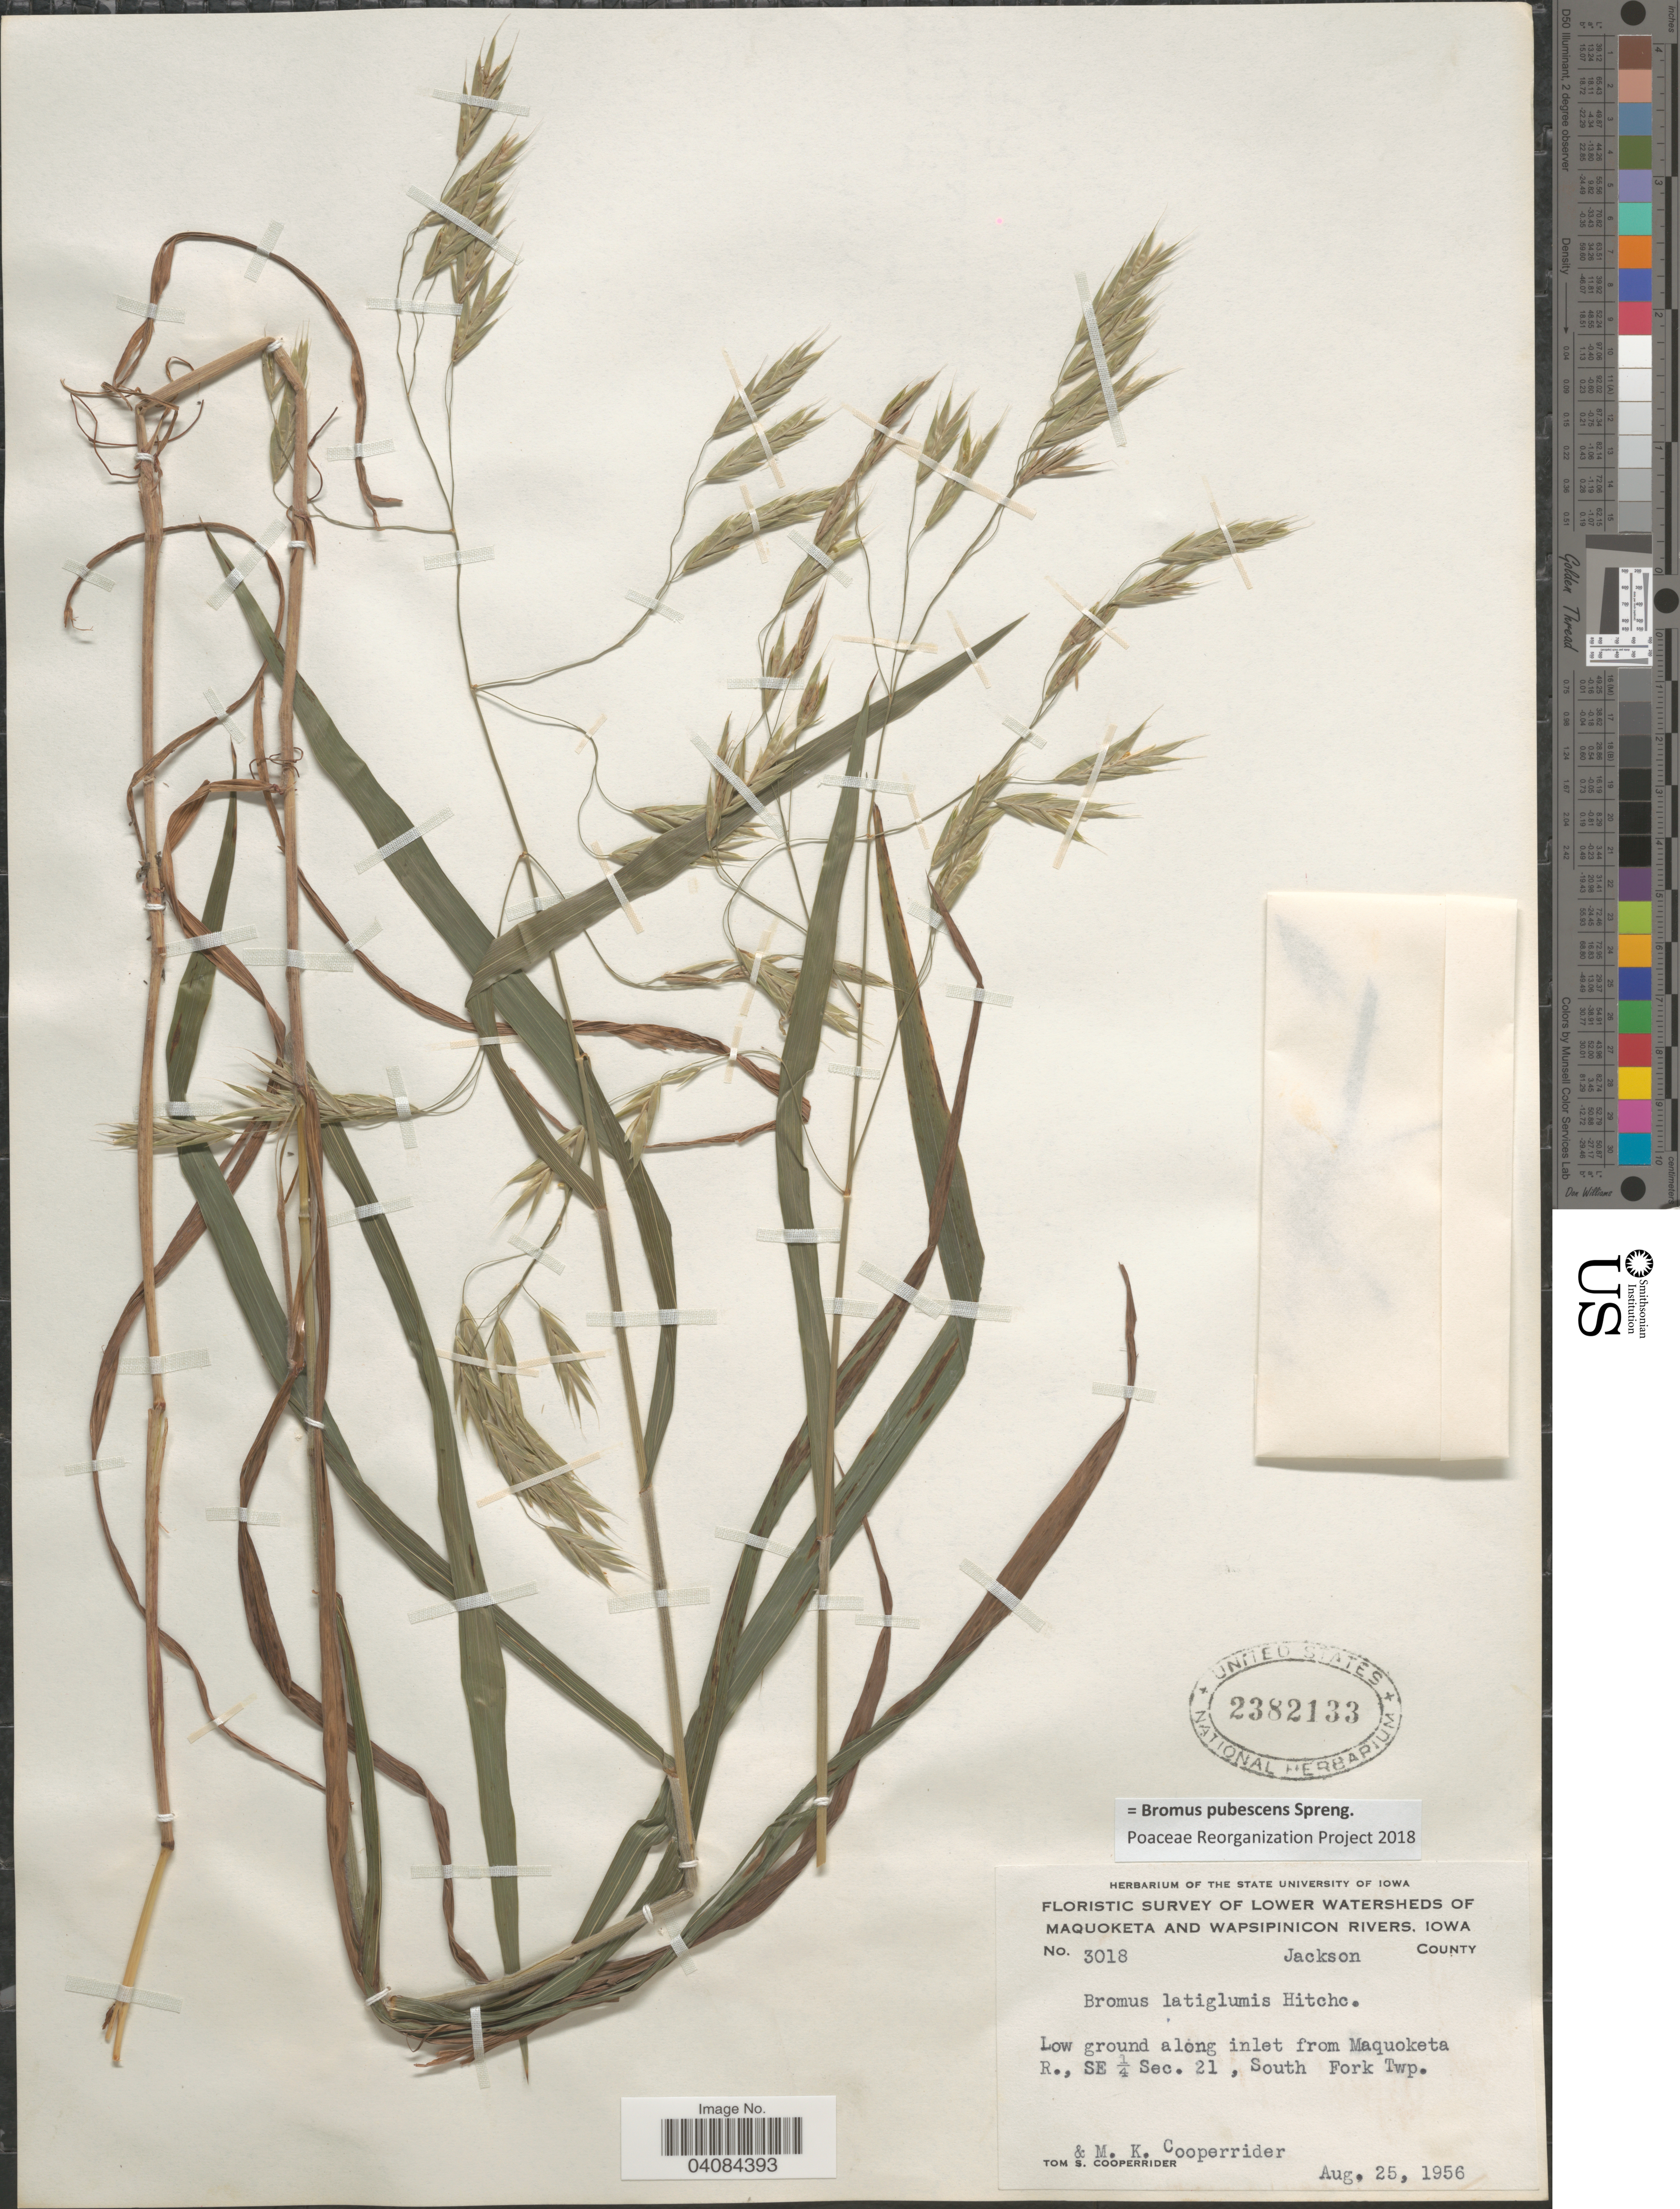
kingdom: Plantae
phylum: Tracheophyta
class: Liliopsida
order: Poales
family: Poaceae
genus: Bromus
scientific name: Bromus pubescens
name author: Muhl. ex Willd.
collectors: T. S. Cooperrider & M. Cooperrider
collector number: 3018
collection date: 1956-08-25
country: United States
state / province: Iowa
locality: Floristic Survey of Lower Watersheds of Maquoketa and Wapsipinicon Rivers. Jackson County. Low ground along inlet from Maquoketa R., SE ¼ Sec. 21, South Fork Twp.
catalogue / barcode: US 2382133